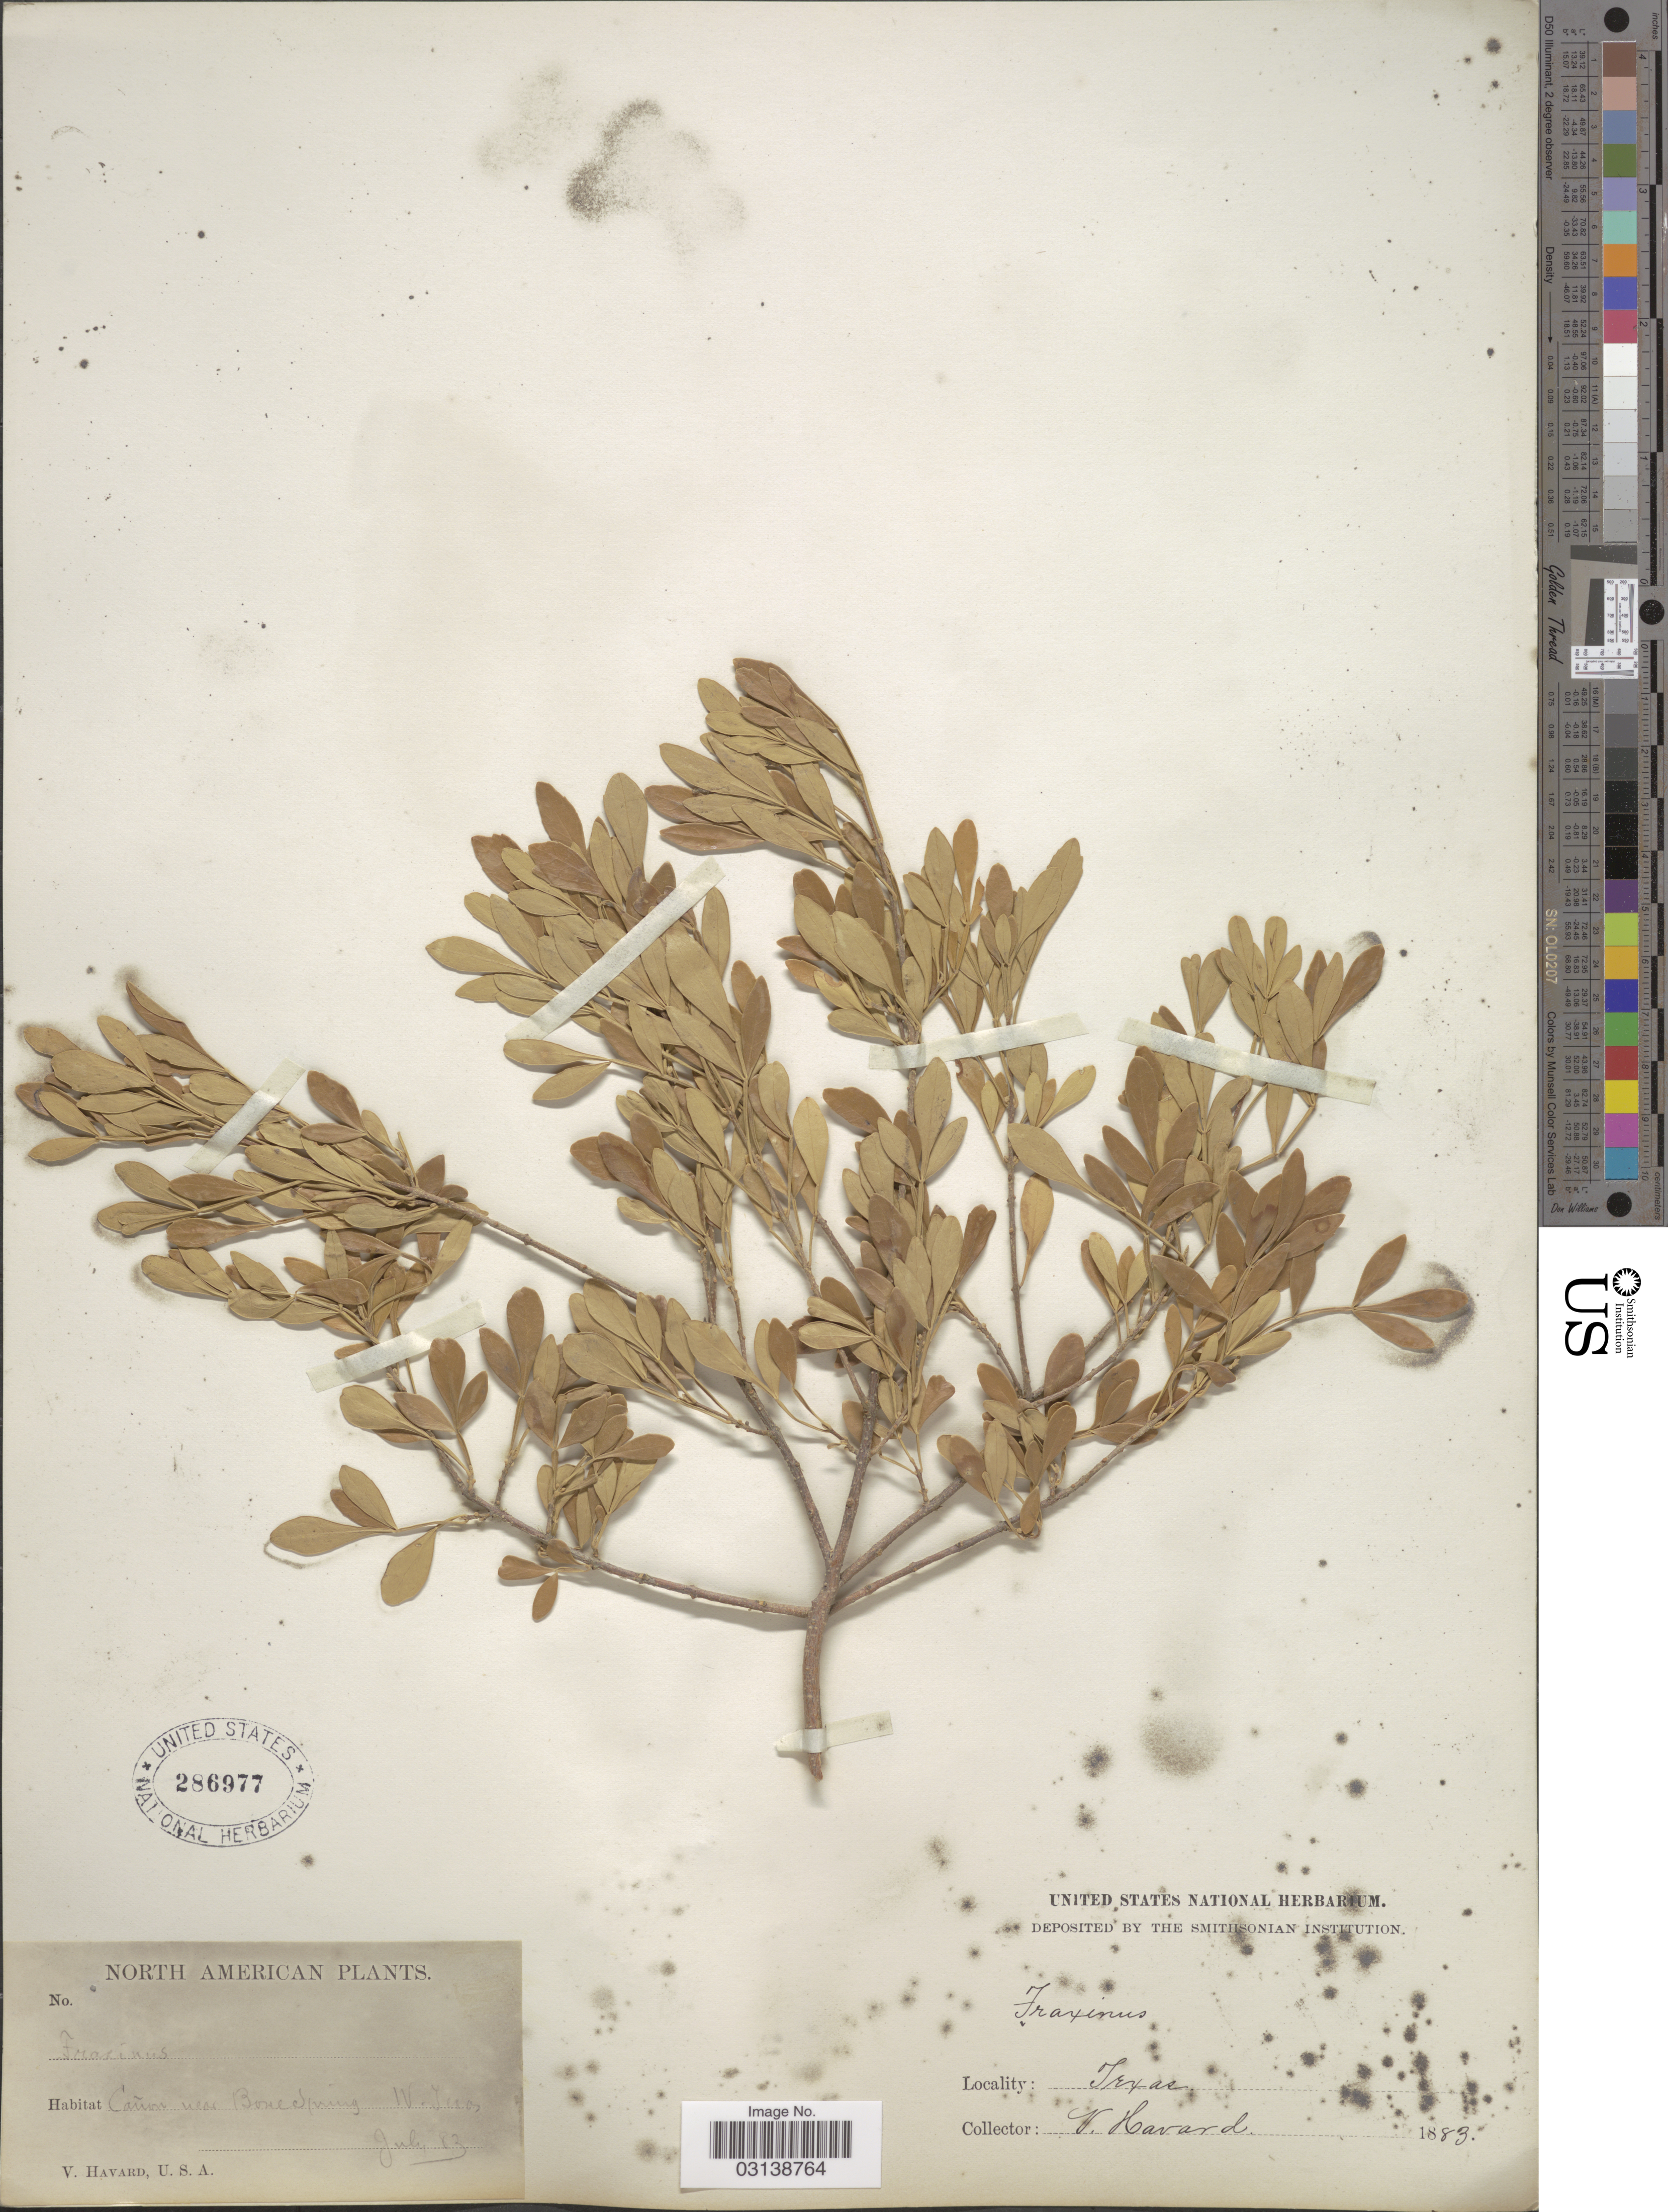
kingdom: Plantae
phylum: Tracheophyta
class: Magnoliopsida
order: Lamiales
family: Oleaceae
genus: Fraxinus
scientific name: Fraxinus greggii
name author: A. Gray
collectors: V. Havard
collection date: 1883-07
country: United States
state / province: Texas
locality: Cañon near Bone Spring. W. Texas.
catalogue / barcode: US 286977